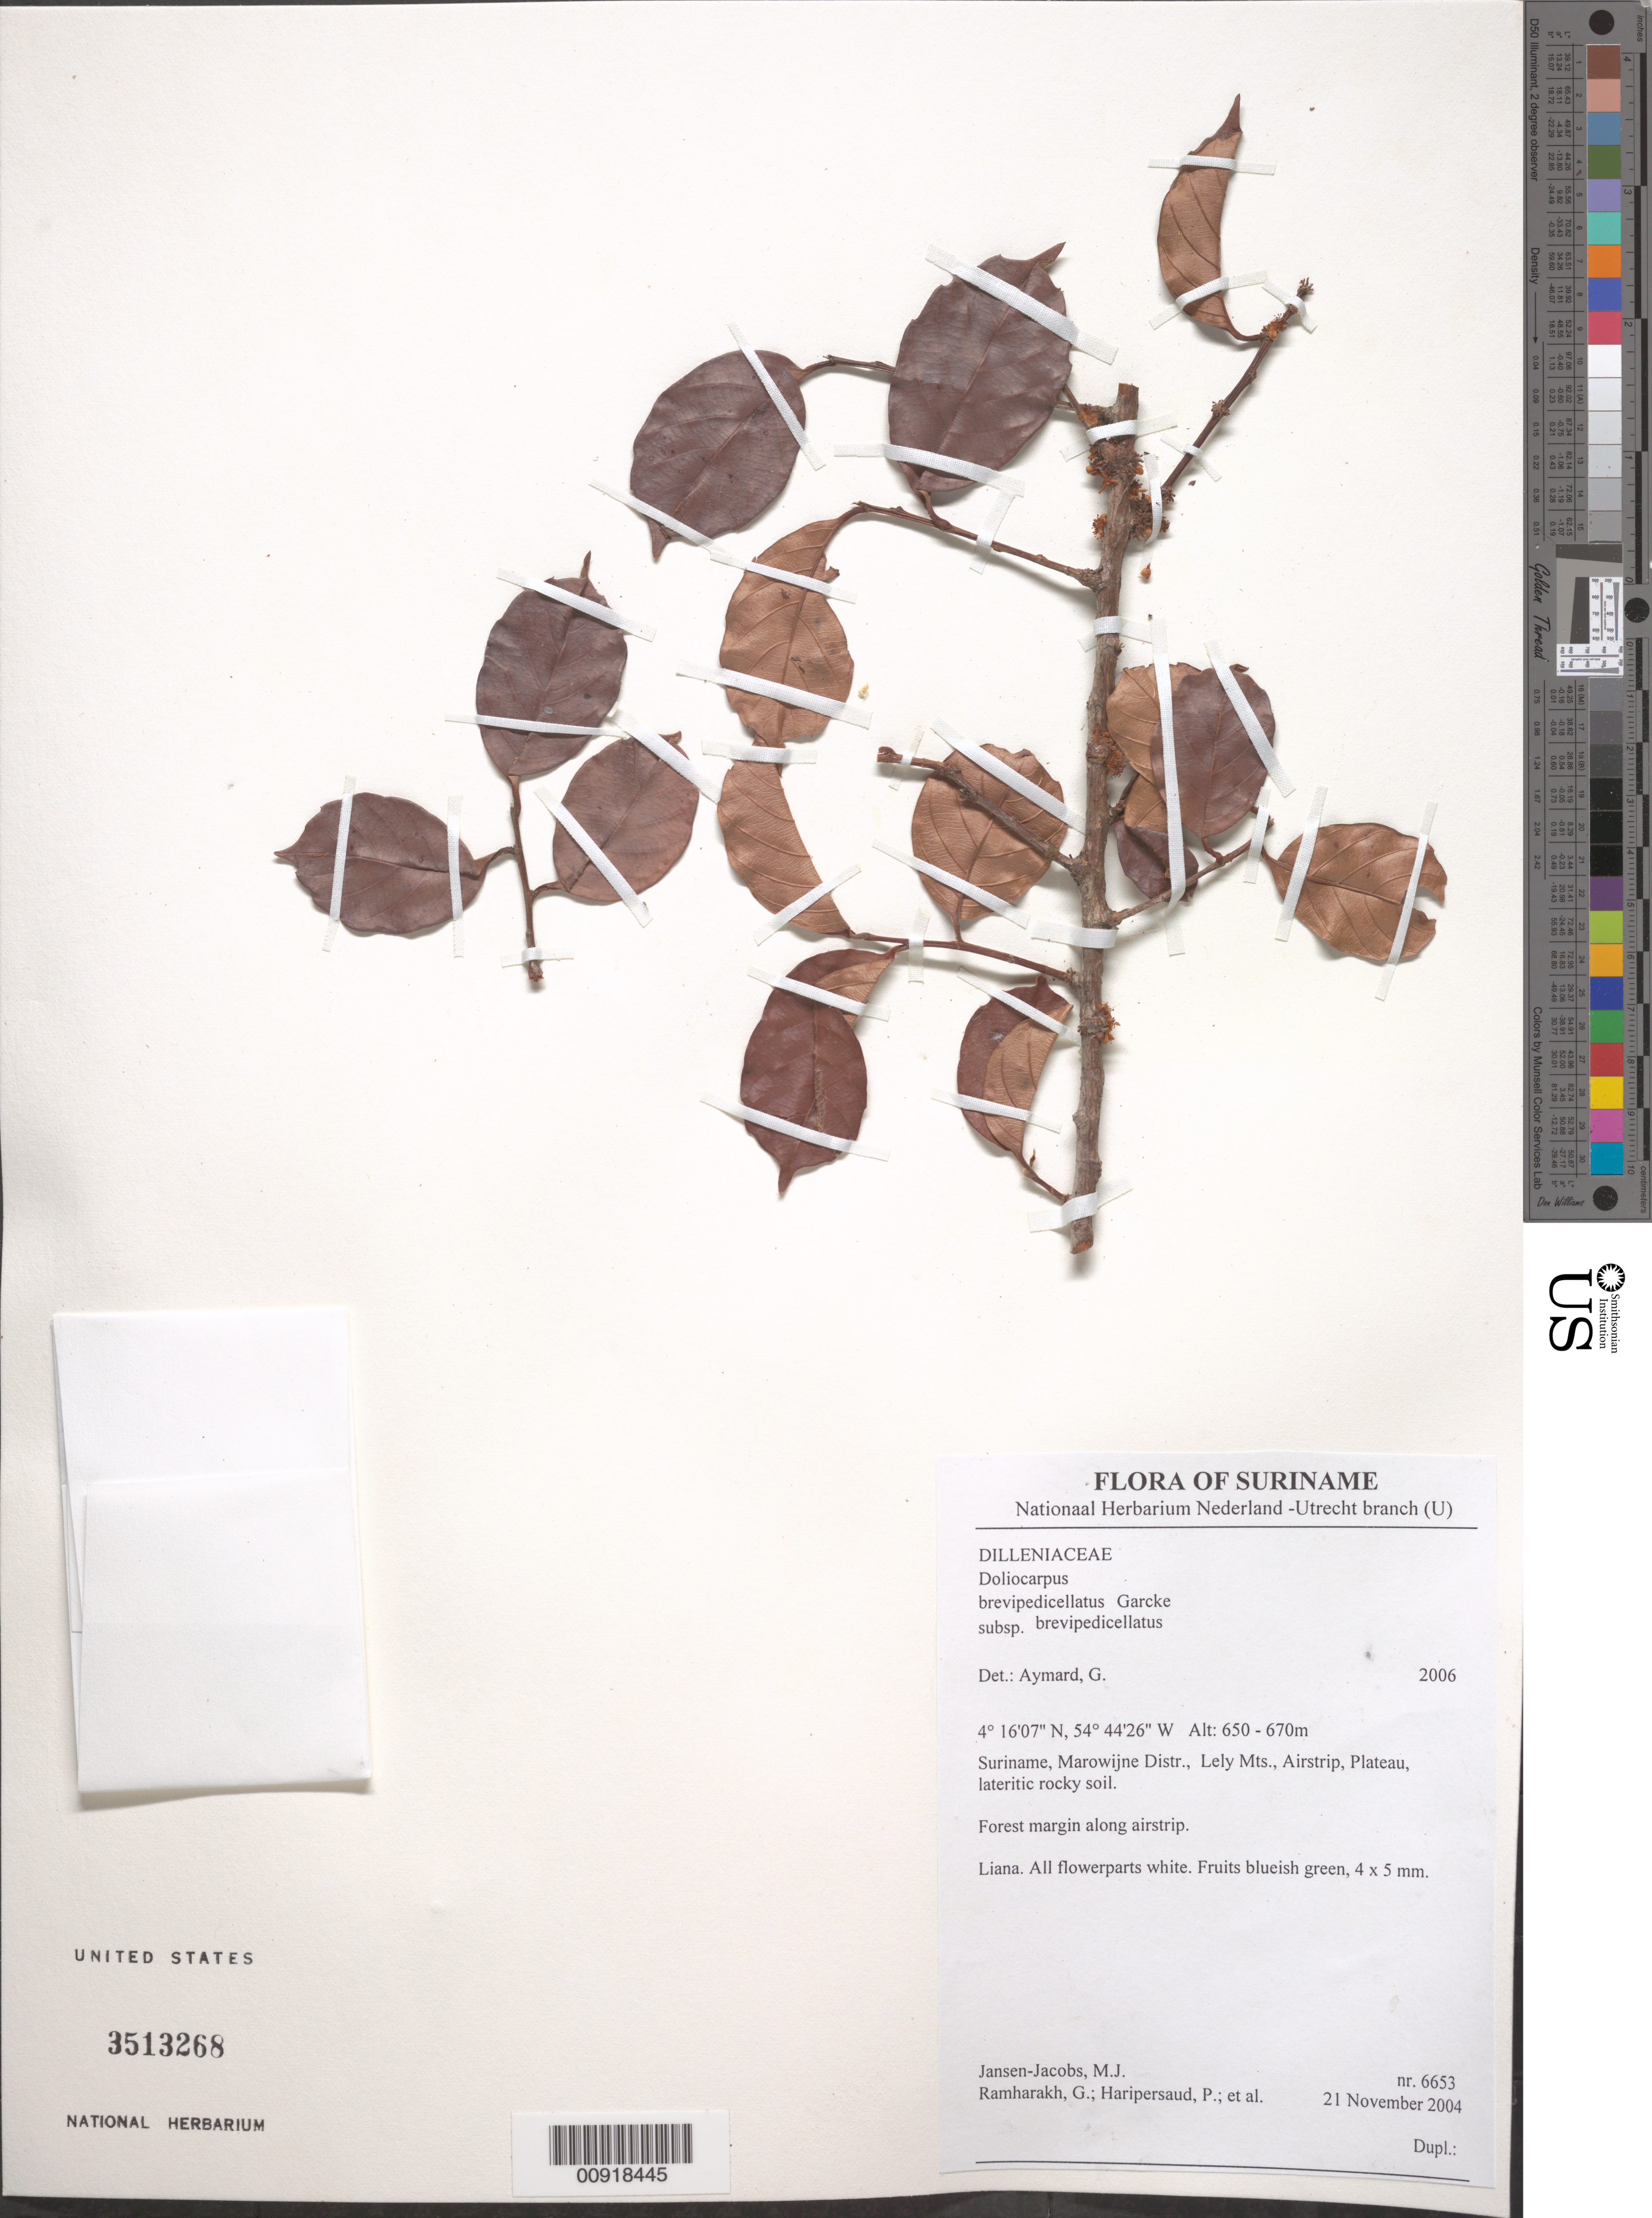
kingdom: Plantae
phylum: Tracheophyta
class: Magnoliopsida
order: Dilleniales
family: Dilleniaceae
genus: Doliocarpus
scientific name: Doliocarpus brevipedicellatus subsp. brevipedicellatus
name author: Garcke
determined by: Aymard C., G. A., (PORT), Univ. Nac. Exp. de los Llanos Ezequiel Zamora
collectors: M. J. Jansen-Jacobs et al.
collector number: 6653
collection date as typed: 21-Nov-04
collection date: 2004-11-21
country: Suriname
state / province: Marowijne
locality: Lely Mts, along airstrip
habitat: Forest margin along airstrip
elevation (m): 650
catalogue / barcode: US 3513268